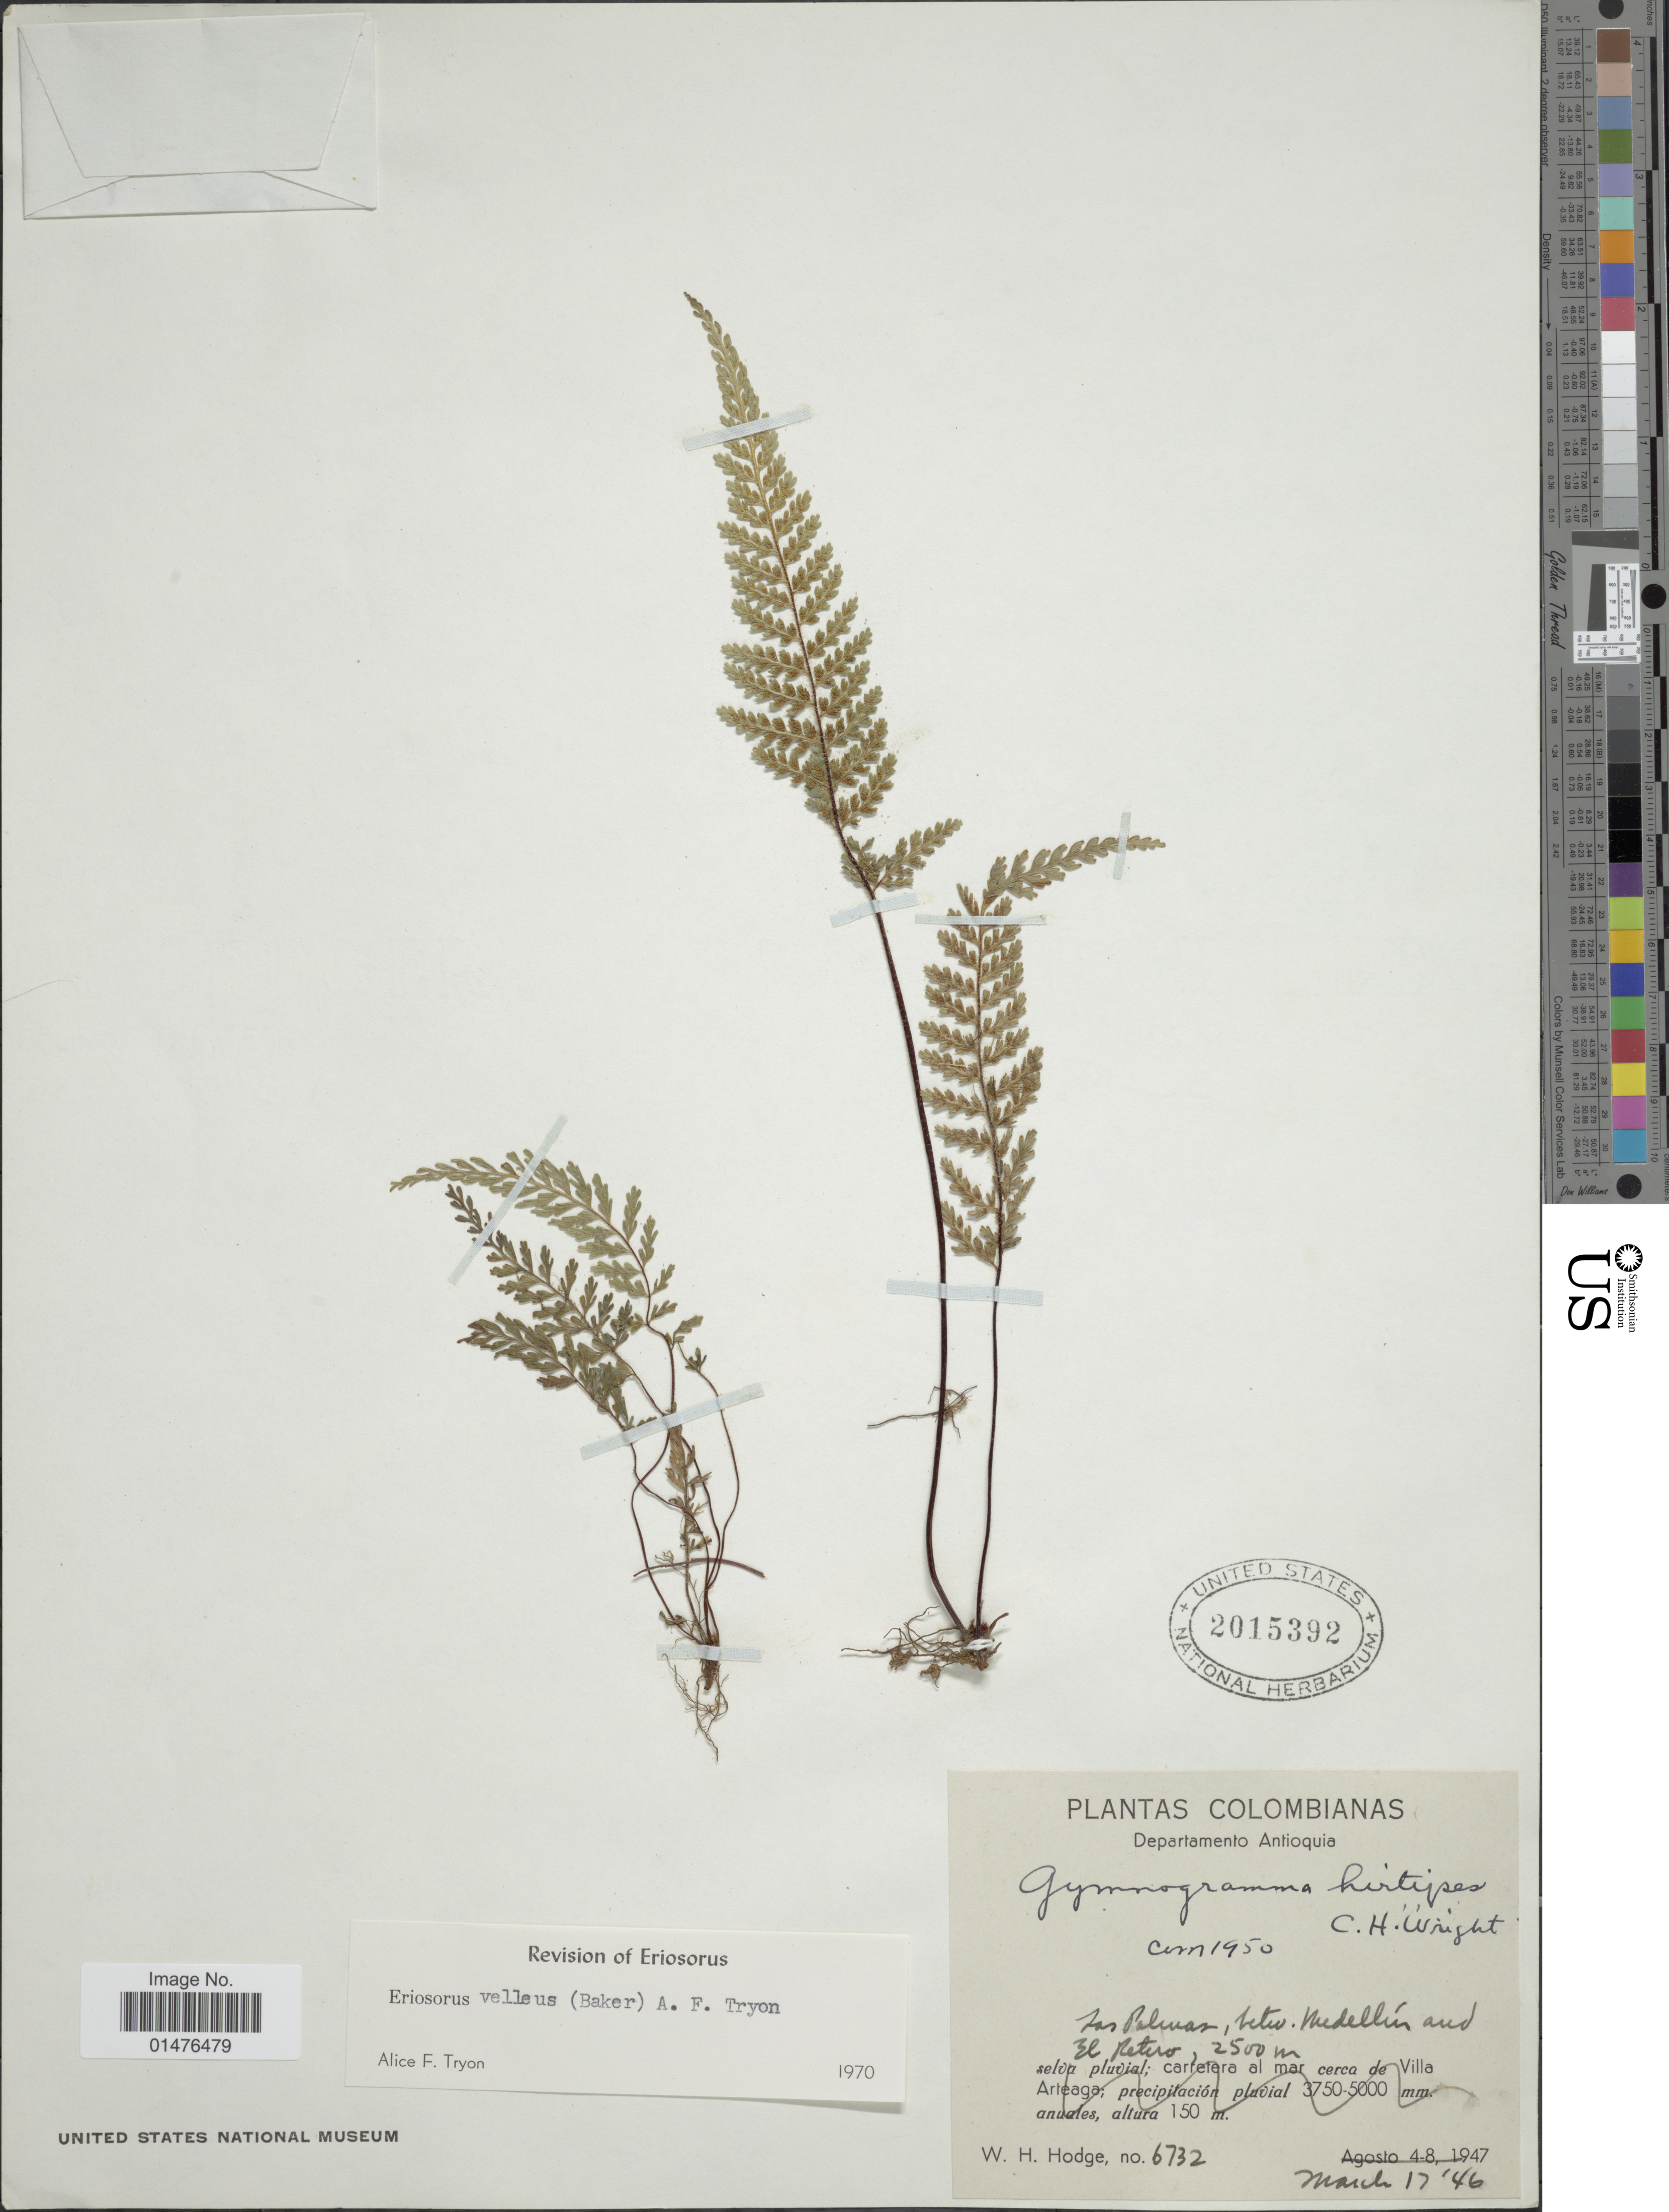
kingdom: Plantae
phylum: Tracheophyta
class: Polypodiopsida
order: Polypodiales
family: Pteridaceae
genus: Jamesonia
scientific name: Jamesonia vellea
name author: (A.F. Tryon) Christenh.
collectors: W. Hodge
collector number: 6732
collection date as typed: Transcribed d/m/y: 17/3/46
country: Colombia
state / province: Antioquia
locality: Las Palivar, betw. Medellín and El Retero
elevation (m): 2500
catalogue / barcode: US 2015392